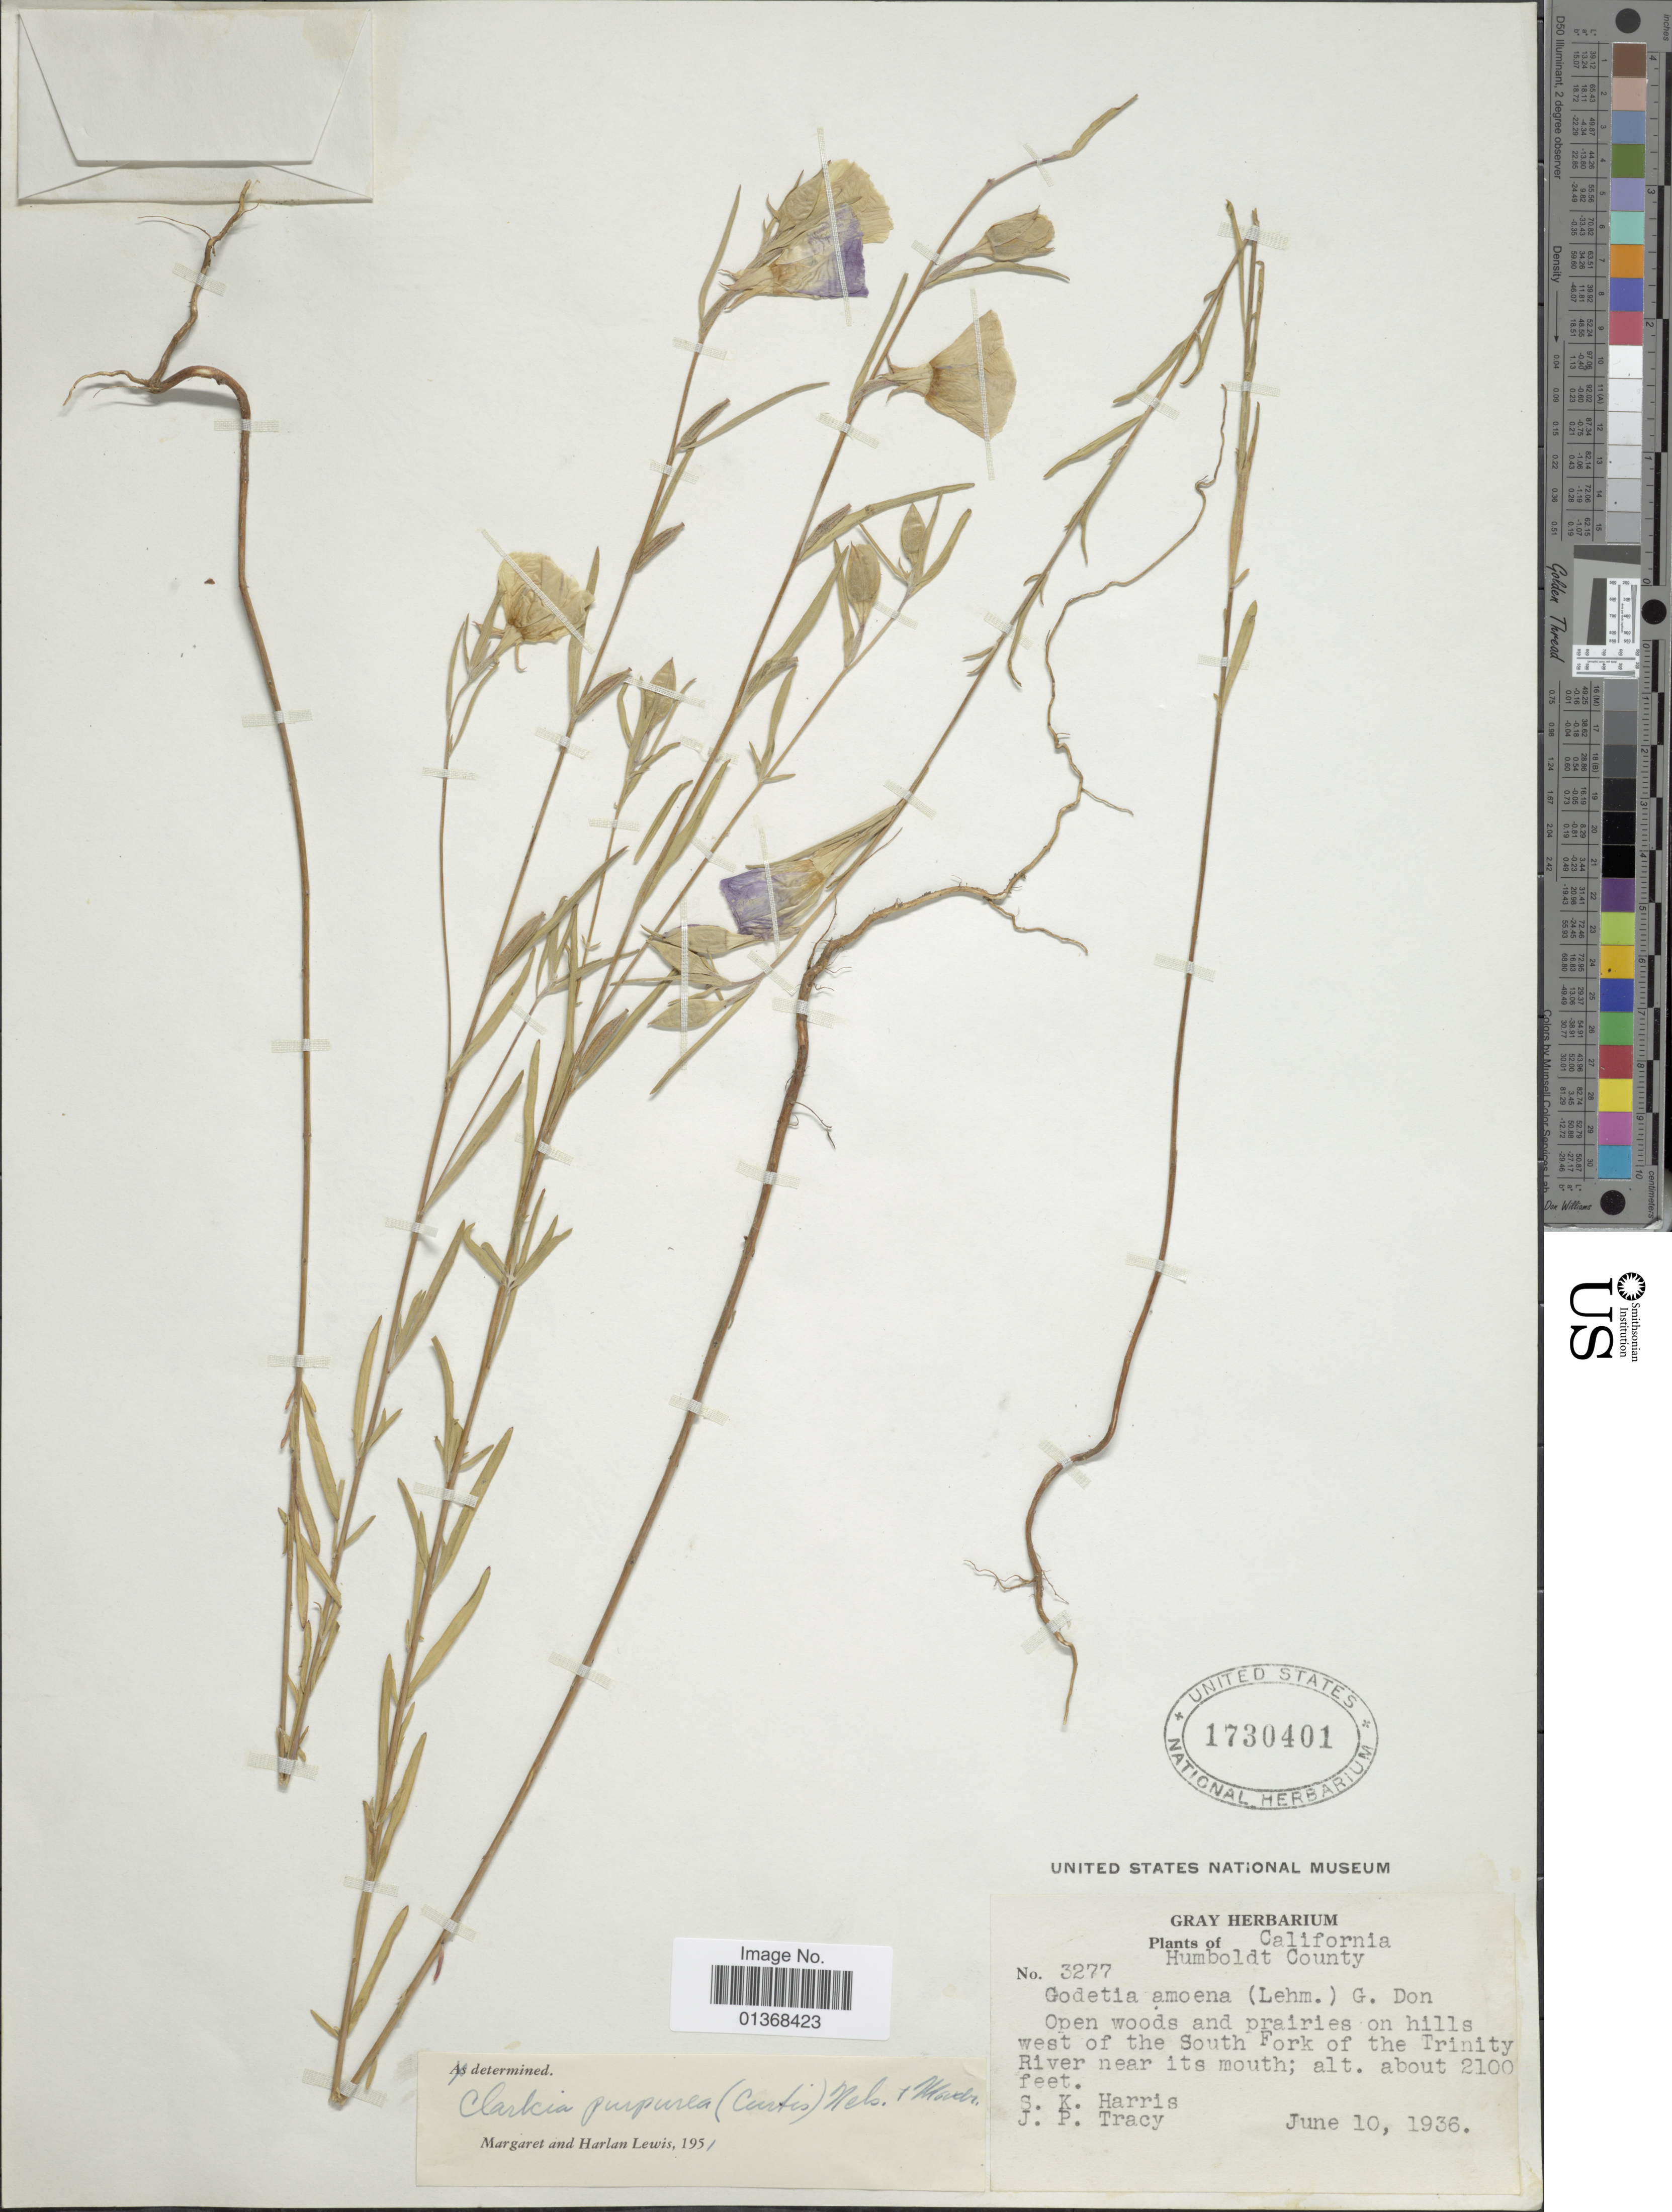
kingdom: Plantae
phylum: Tracheophyta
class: Magnoliopsida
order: Myrtales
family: Onagraceae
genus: Clarkia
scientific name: Clarkia purpurea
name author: (Curtis) A. Nelson & J.F. Macbr.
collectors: S. K. Harris & J. Tracy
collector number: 3277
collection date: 1936-06-10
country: United States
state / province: California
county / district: Humboldt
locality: Humboldt County, open woods and prairies on hills west of the South Fork of the Trinity River near its mouth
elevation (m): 640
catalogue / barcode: US 1730401